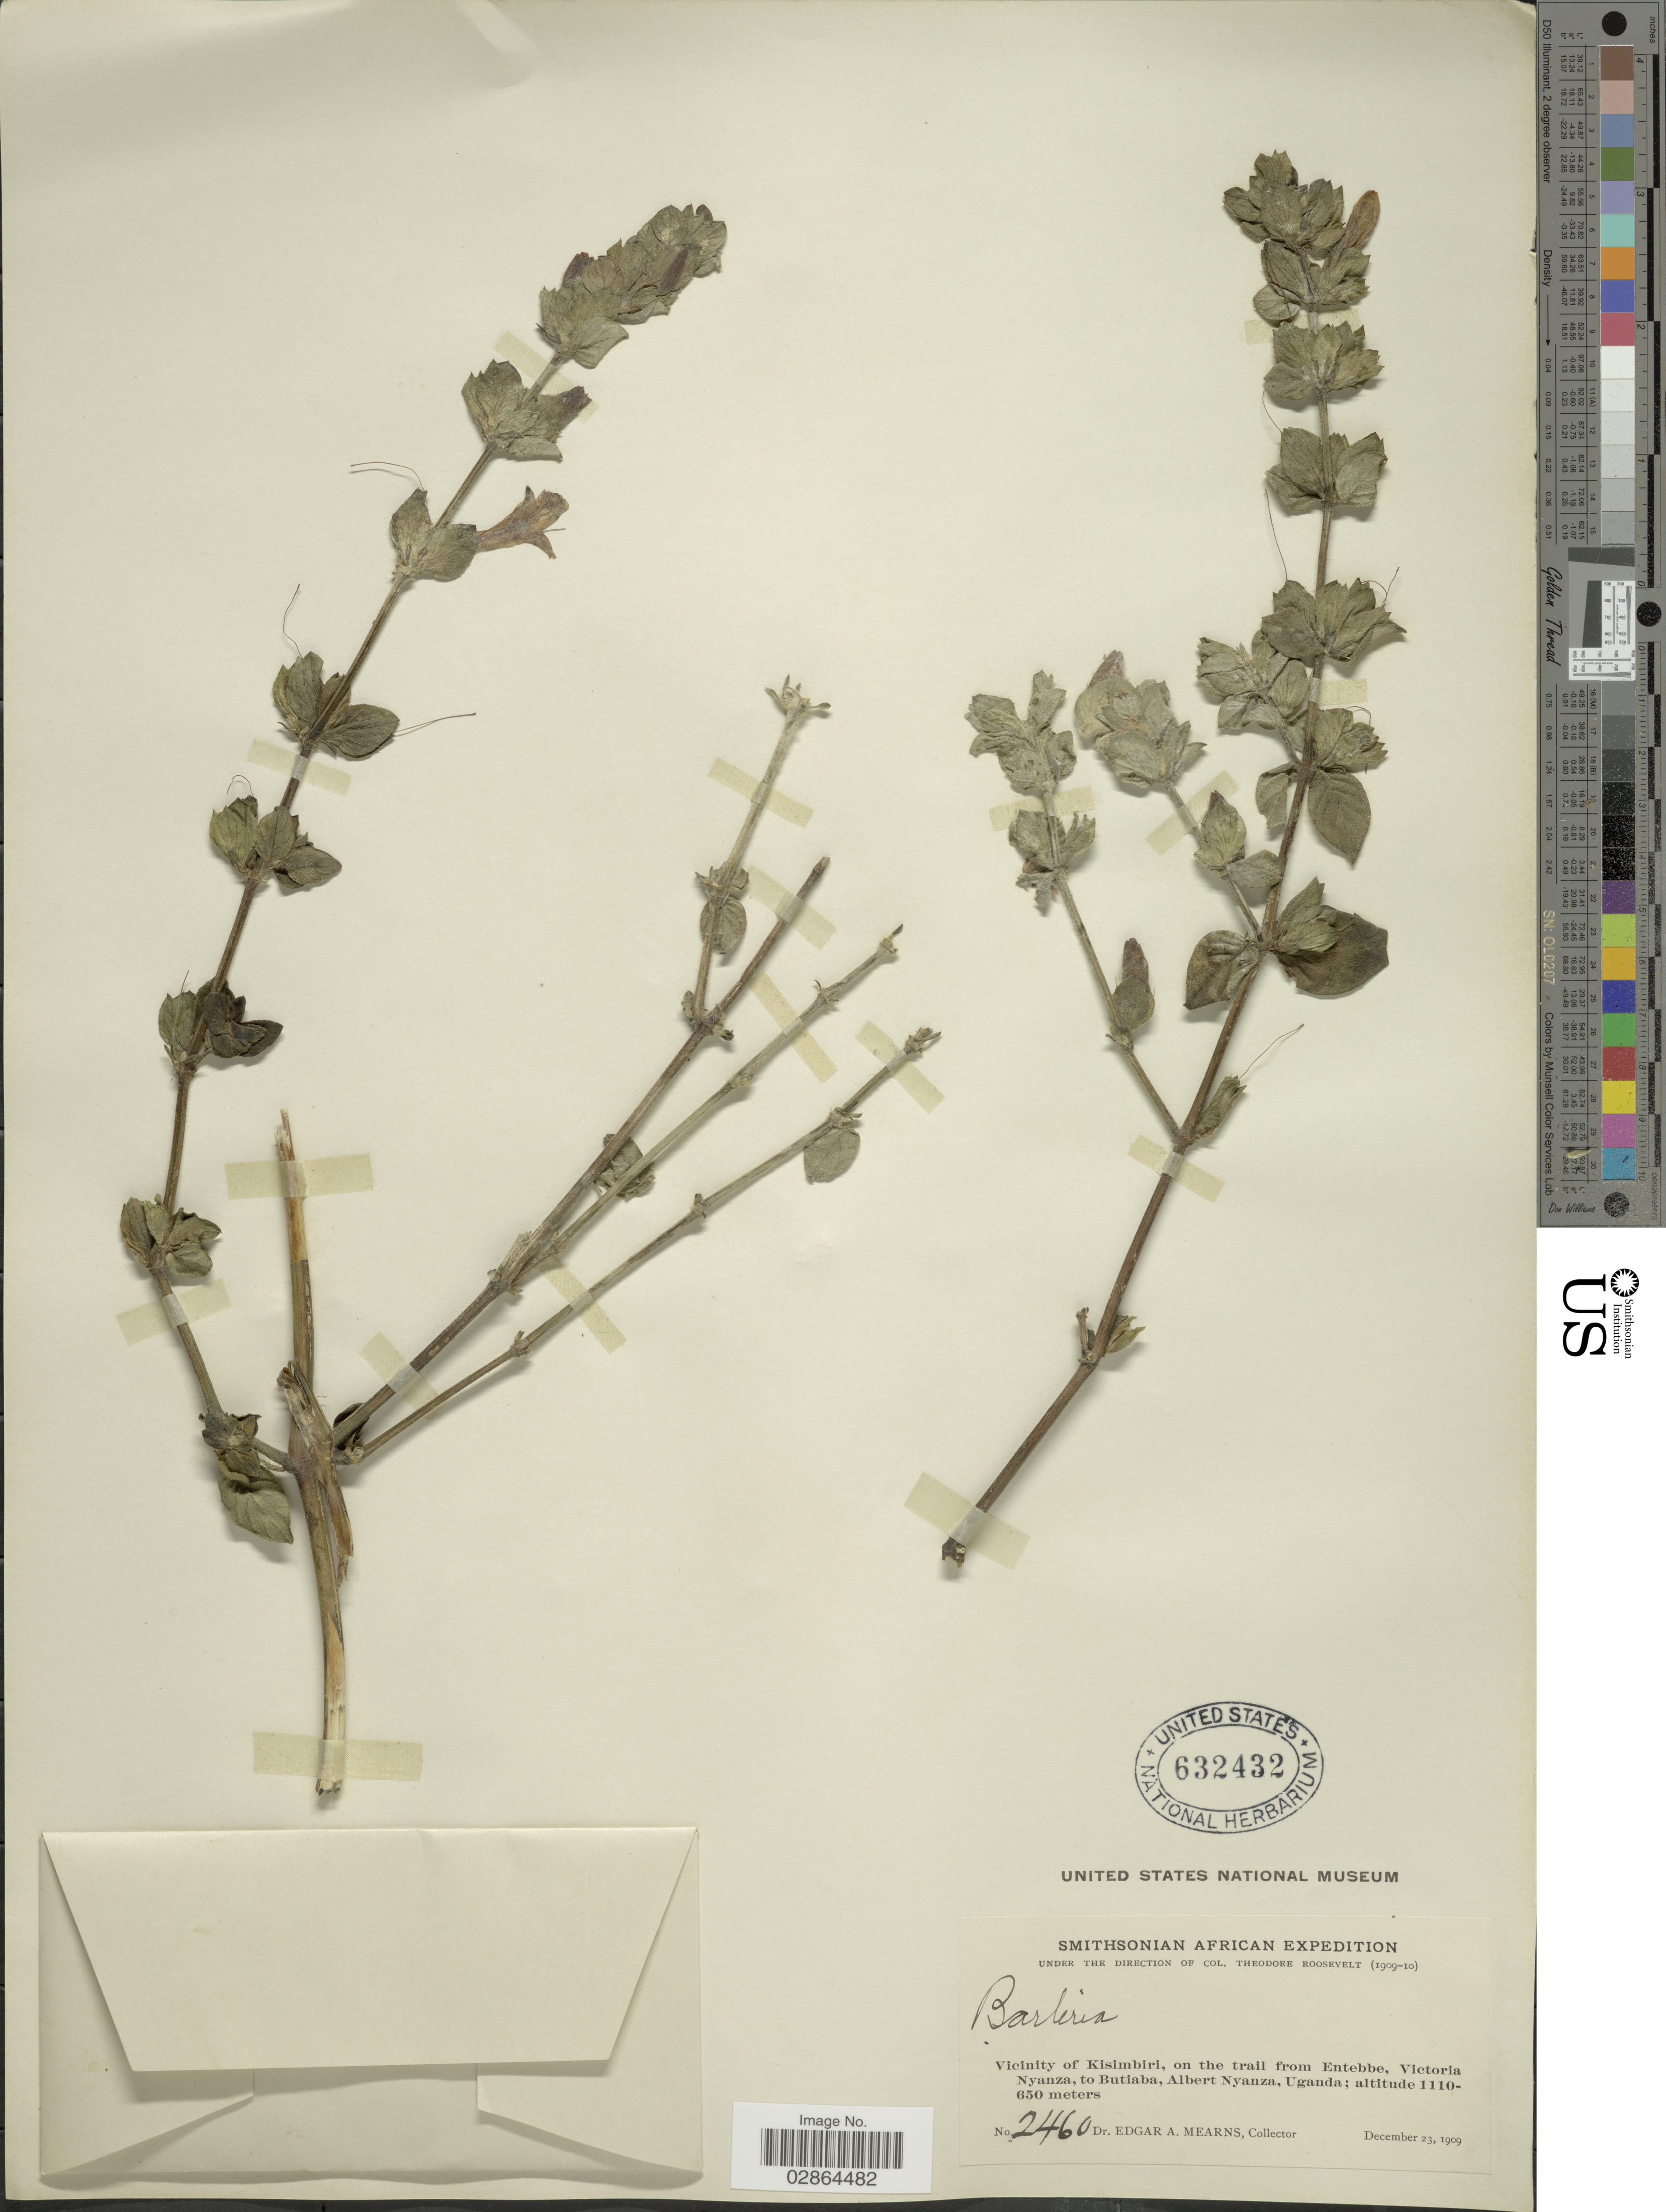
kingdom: Plantae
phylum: Tracheophyta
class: Magnoliopsida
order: Lamiales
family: Acanthaceae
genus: Barleria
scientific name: Barleria sp.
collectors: E. A. Mearns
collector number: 2460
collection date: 1909-12-23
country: Uganda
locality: Vicinity of Kisimbiri, on the trail from Entebbe, Victoria Nyanza, to Butiaba, Albert Nyanza.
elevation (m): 650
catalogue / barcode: US 632432